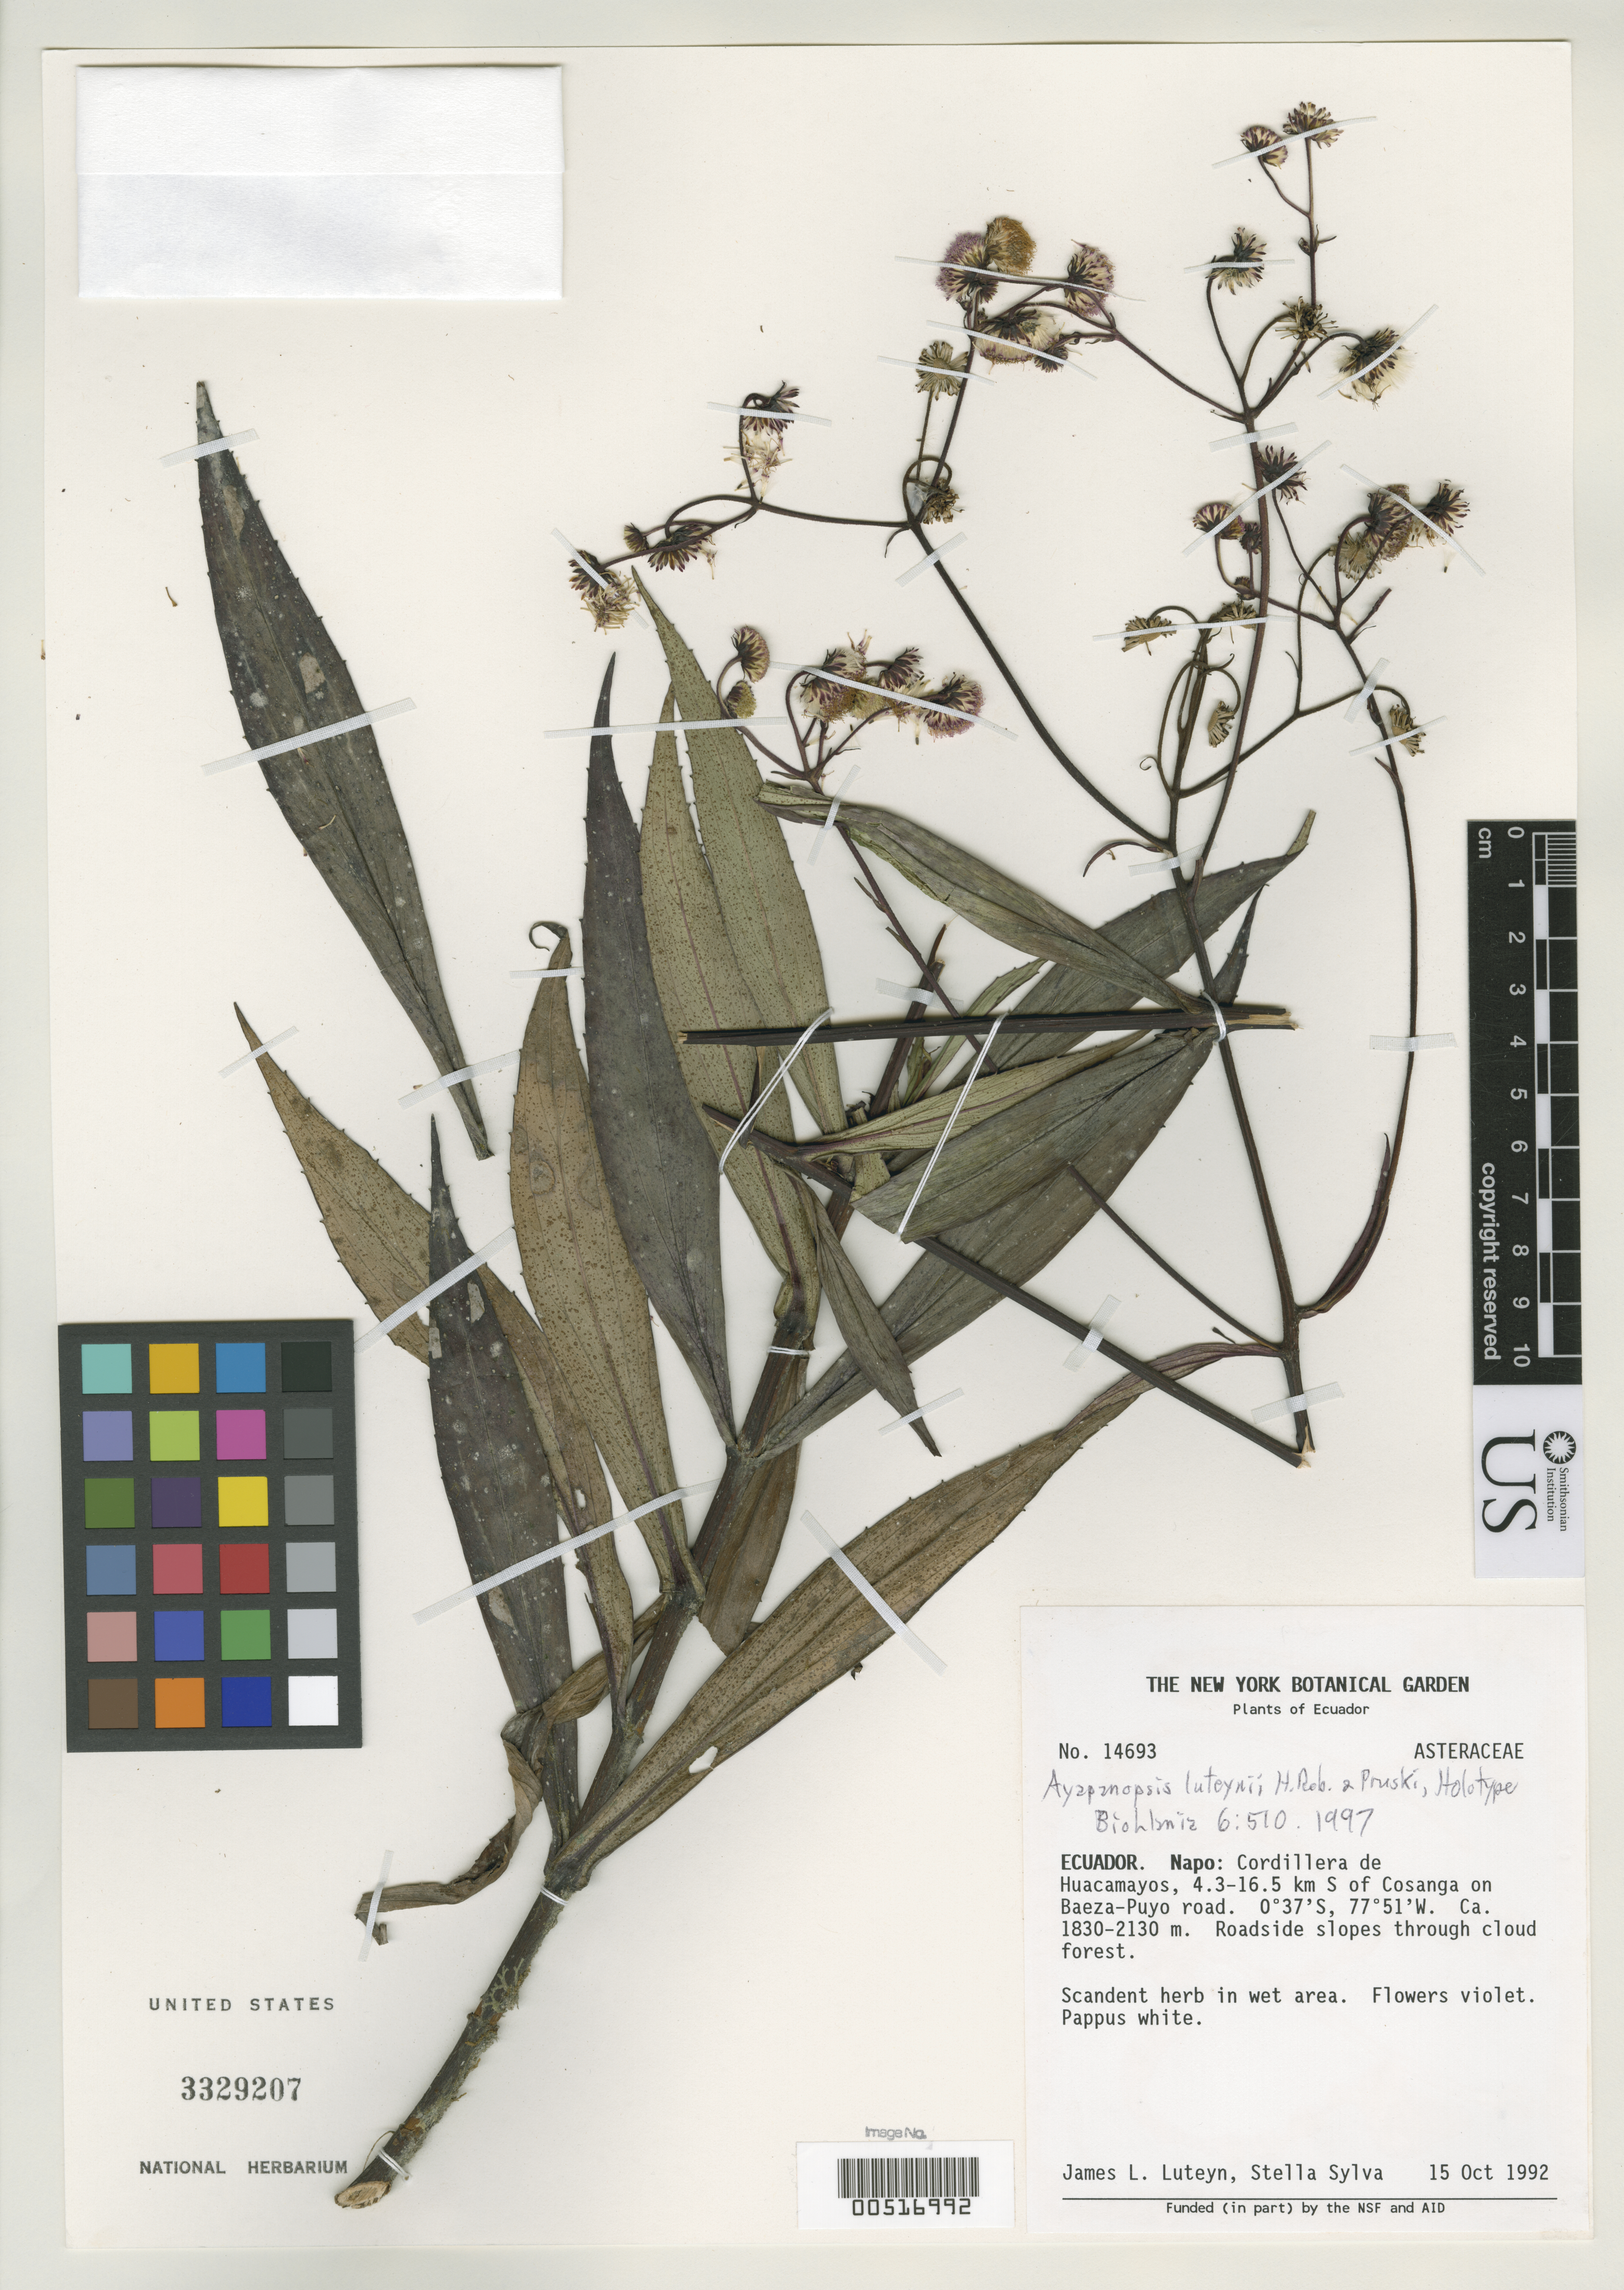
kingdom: Plantae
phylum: Tracheophyta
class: Magnoliopsida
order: Asterales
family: Asteraceae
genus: Ayapanopsis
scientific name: Ayapanopsis luteynii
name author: H. Rob. & Pruski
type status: Holotype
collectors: J. L. Luteyn & D. Sylva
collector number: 14693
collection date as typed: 15 Oct 1992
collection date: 1992-10-15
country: Ecuador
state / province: Napo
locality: Cordillera de Huacamayos, 4.3-16.5 km S of Cosanga on Baeza - Puyo road.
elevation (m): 1830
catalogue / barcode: US 3329207